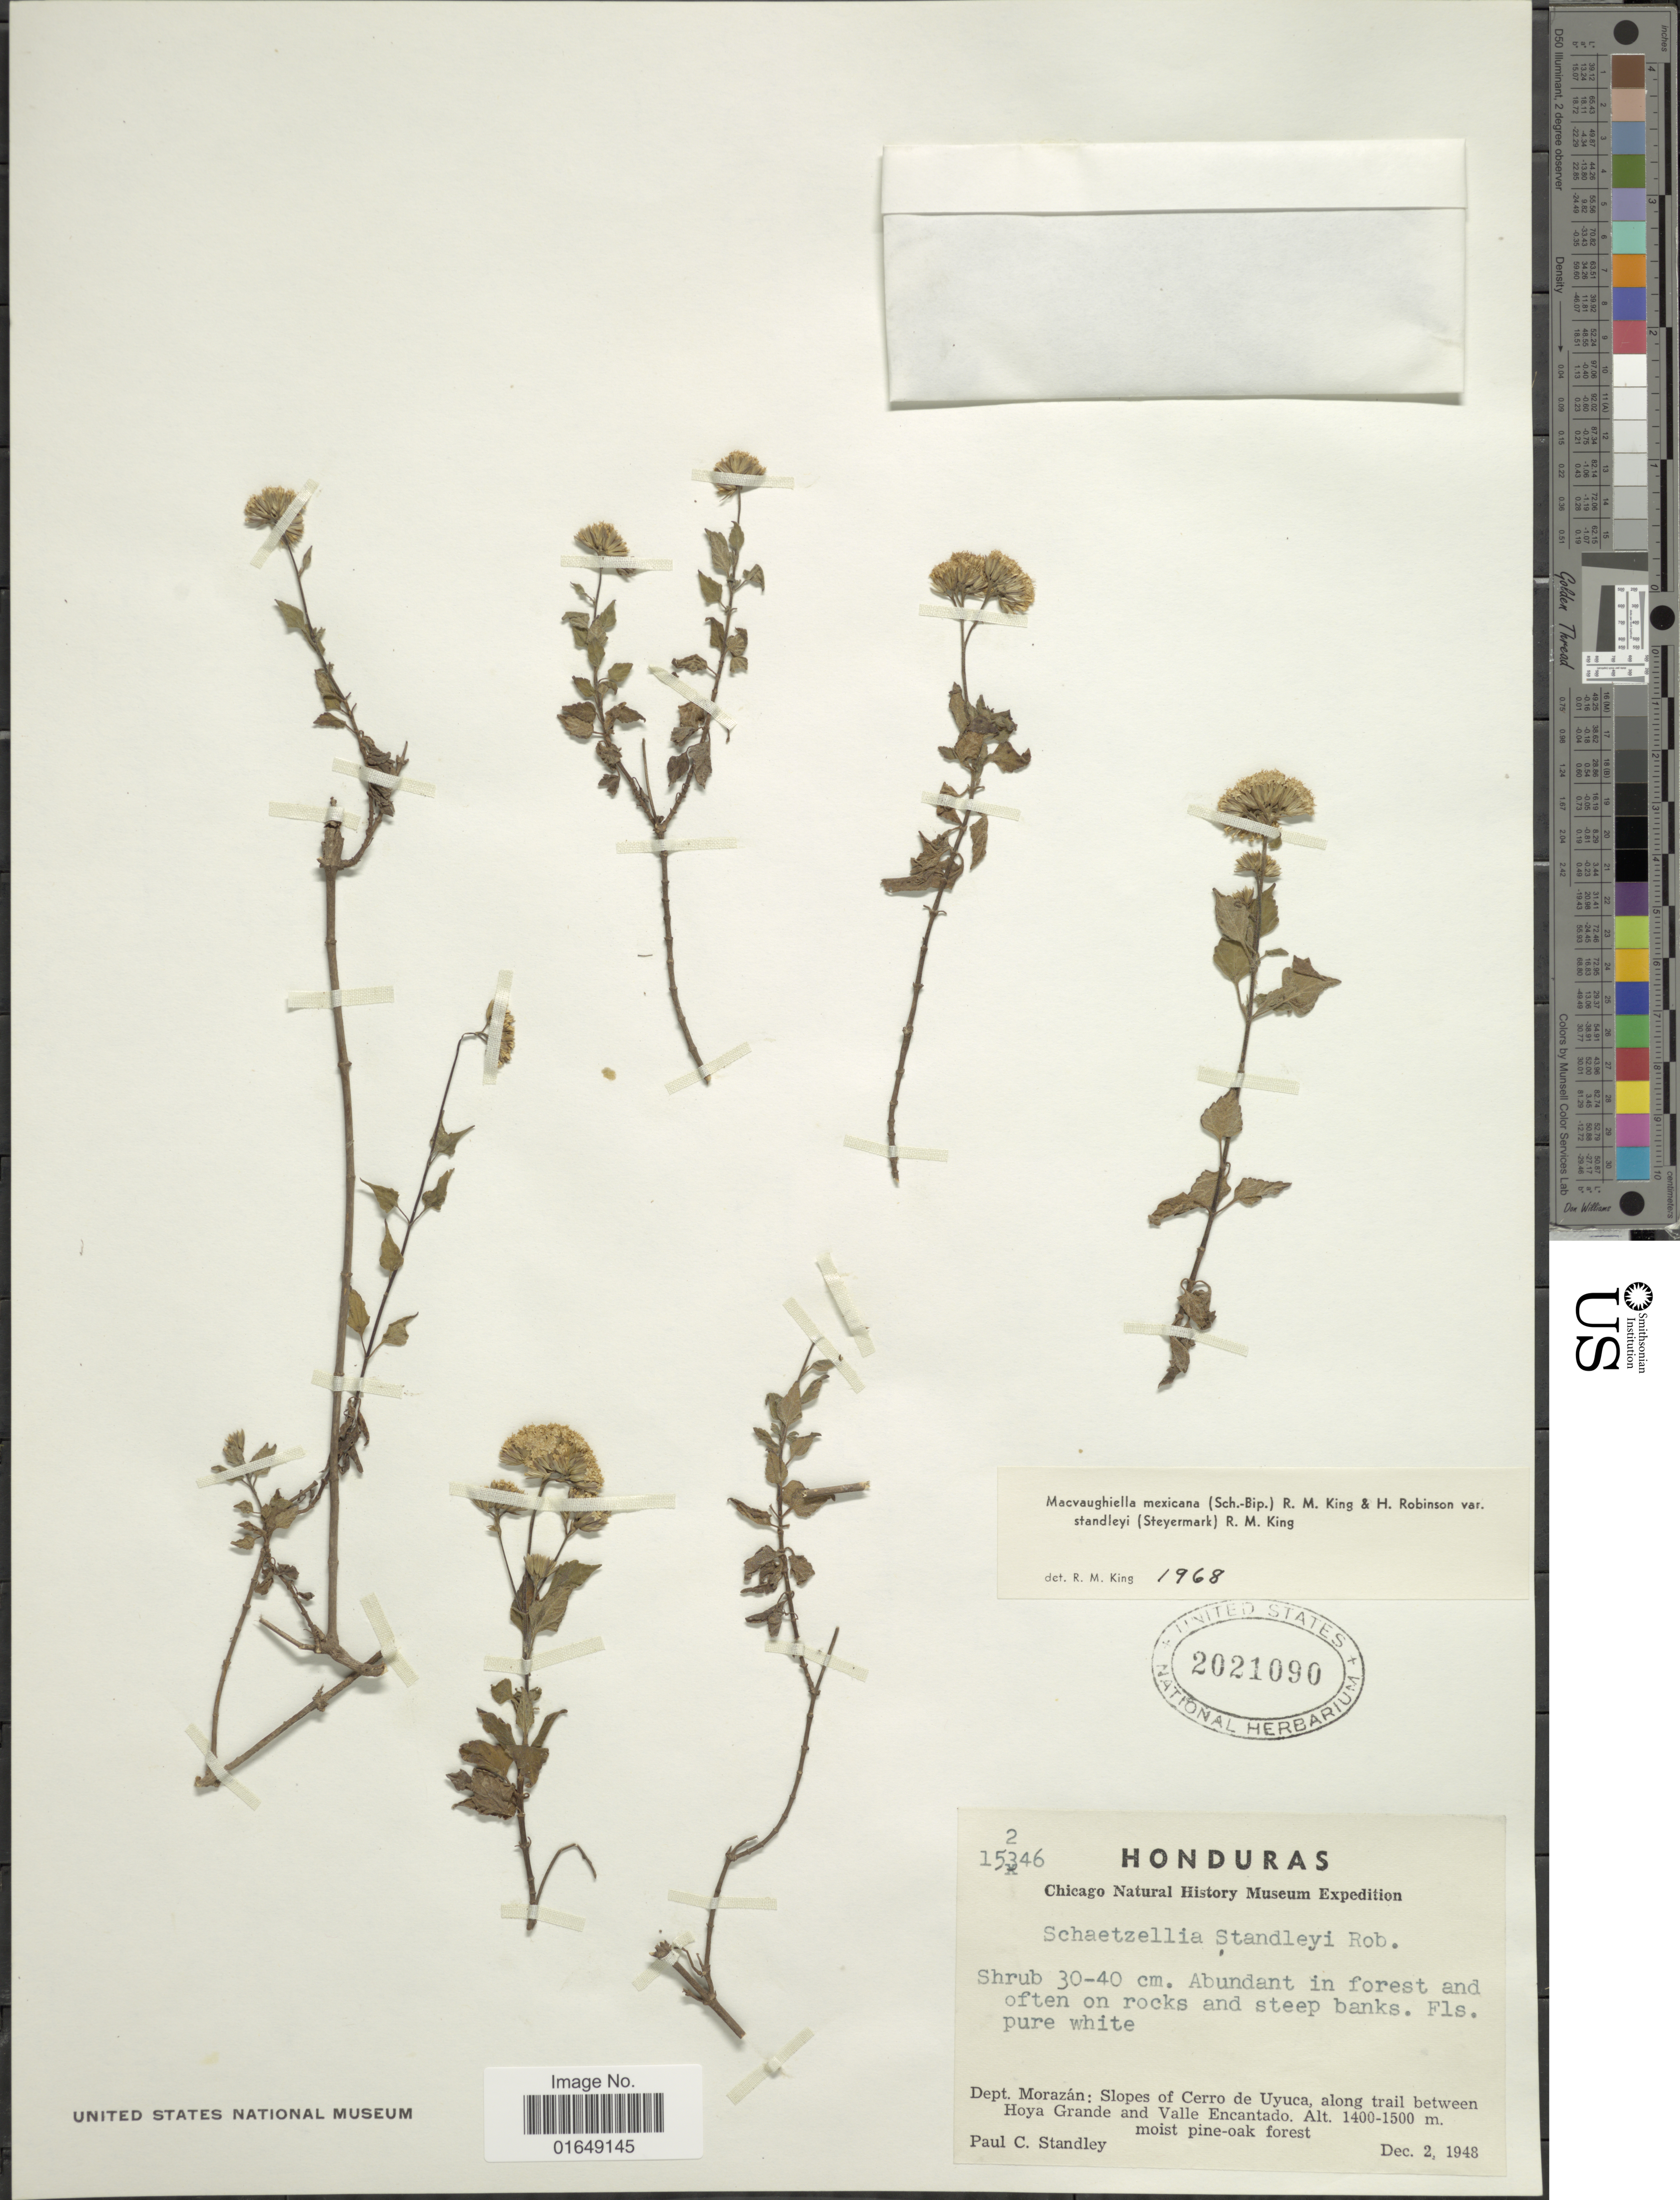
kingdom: Plantae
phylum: Tracheophyta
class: Magnoliopsida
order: Asterales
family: Asteraceae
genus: Macvaughiella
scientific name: Macvaughiella mexicana var. standleyi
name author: (Steyerm.) R.M. King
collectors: P. C. Standley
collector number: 15246*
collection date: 1948-12-02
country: Honduras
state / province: Fco. Morazán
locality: Slopes of Cerro de Uyuca, along trail between Hoya Grande and Valle Encantado.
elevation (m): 1400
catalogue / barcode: US 2021090